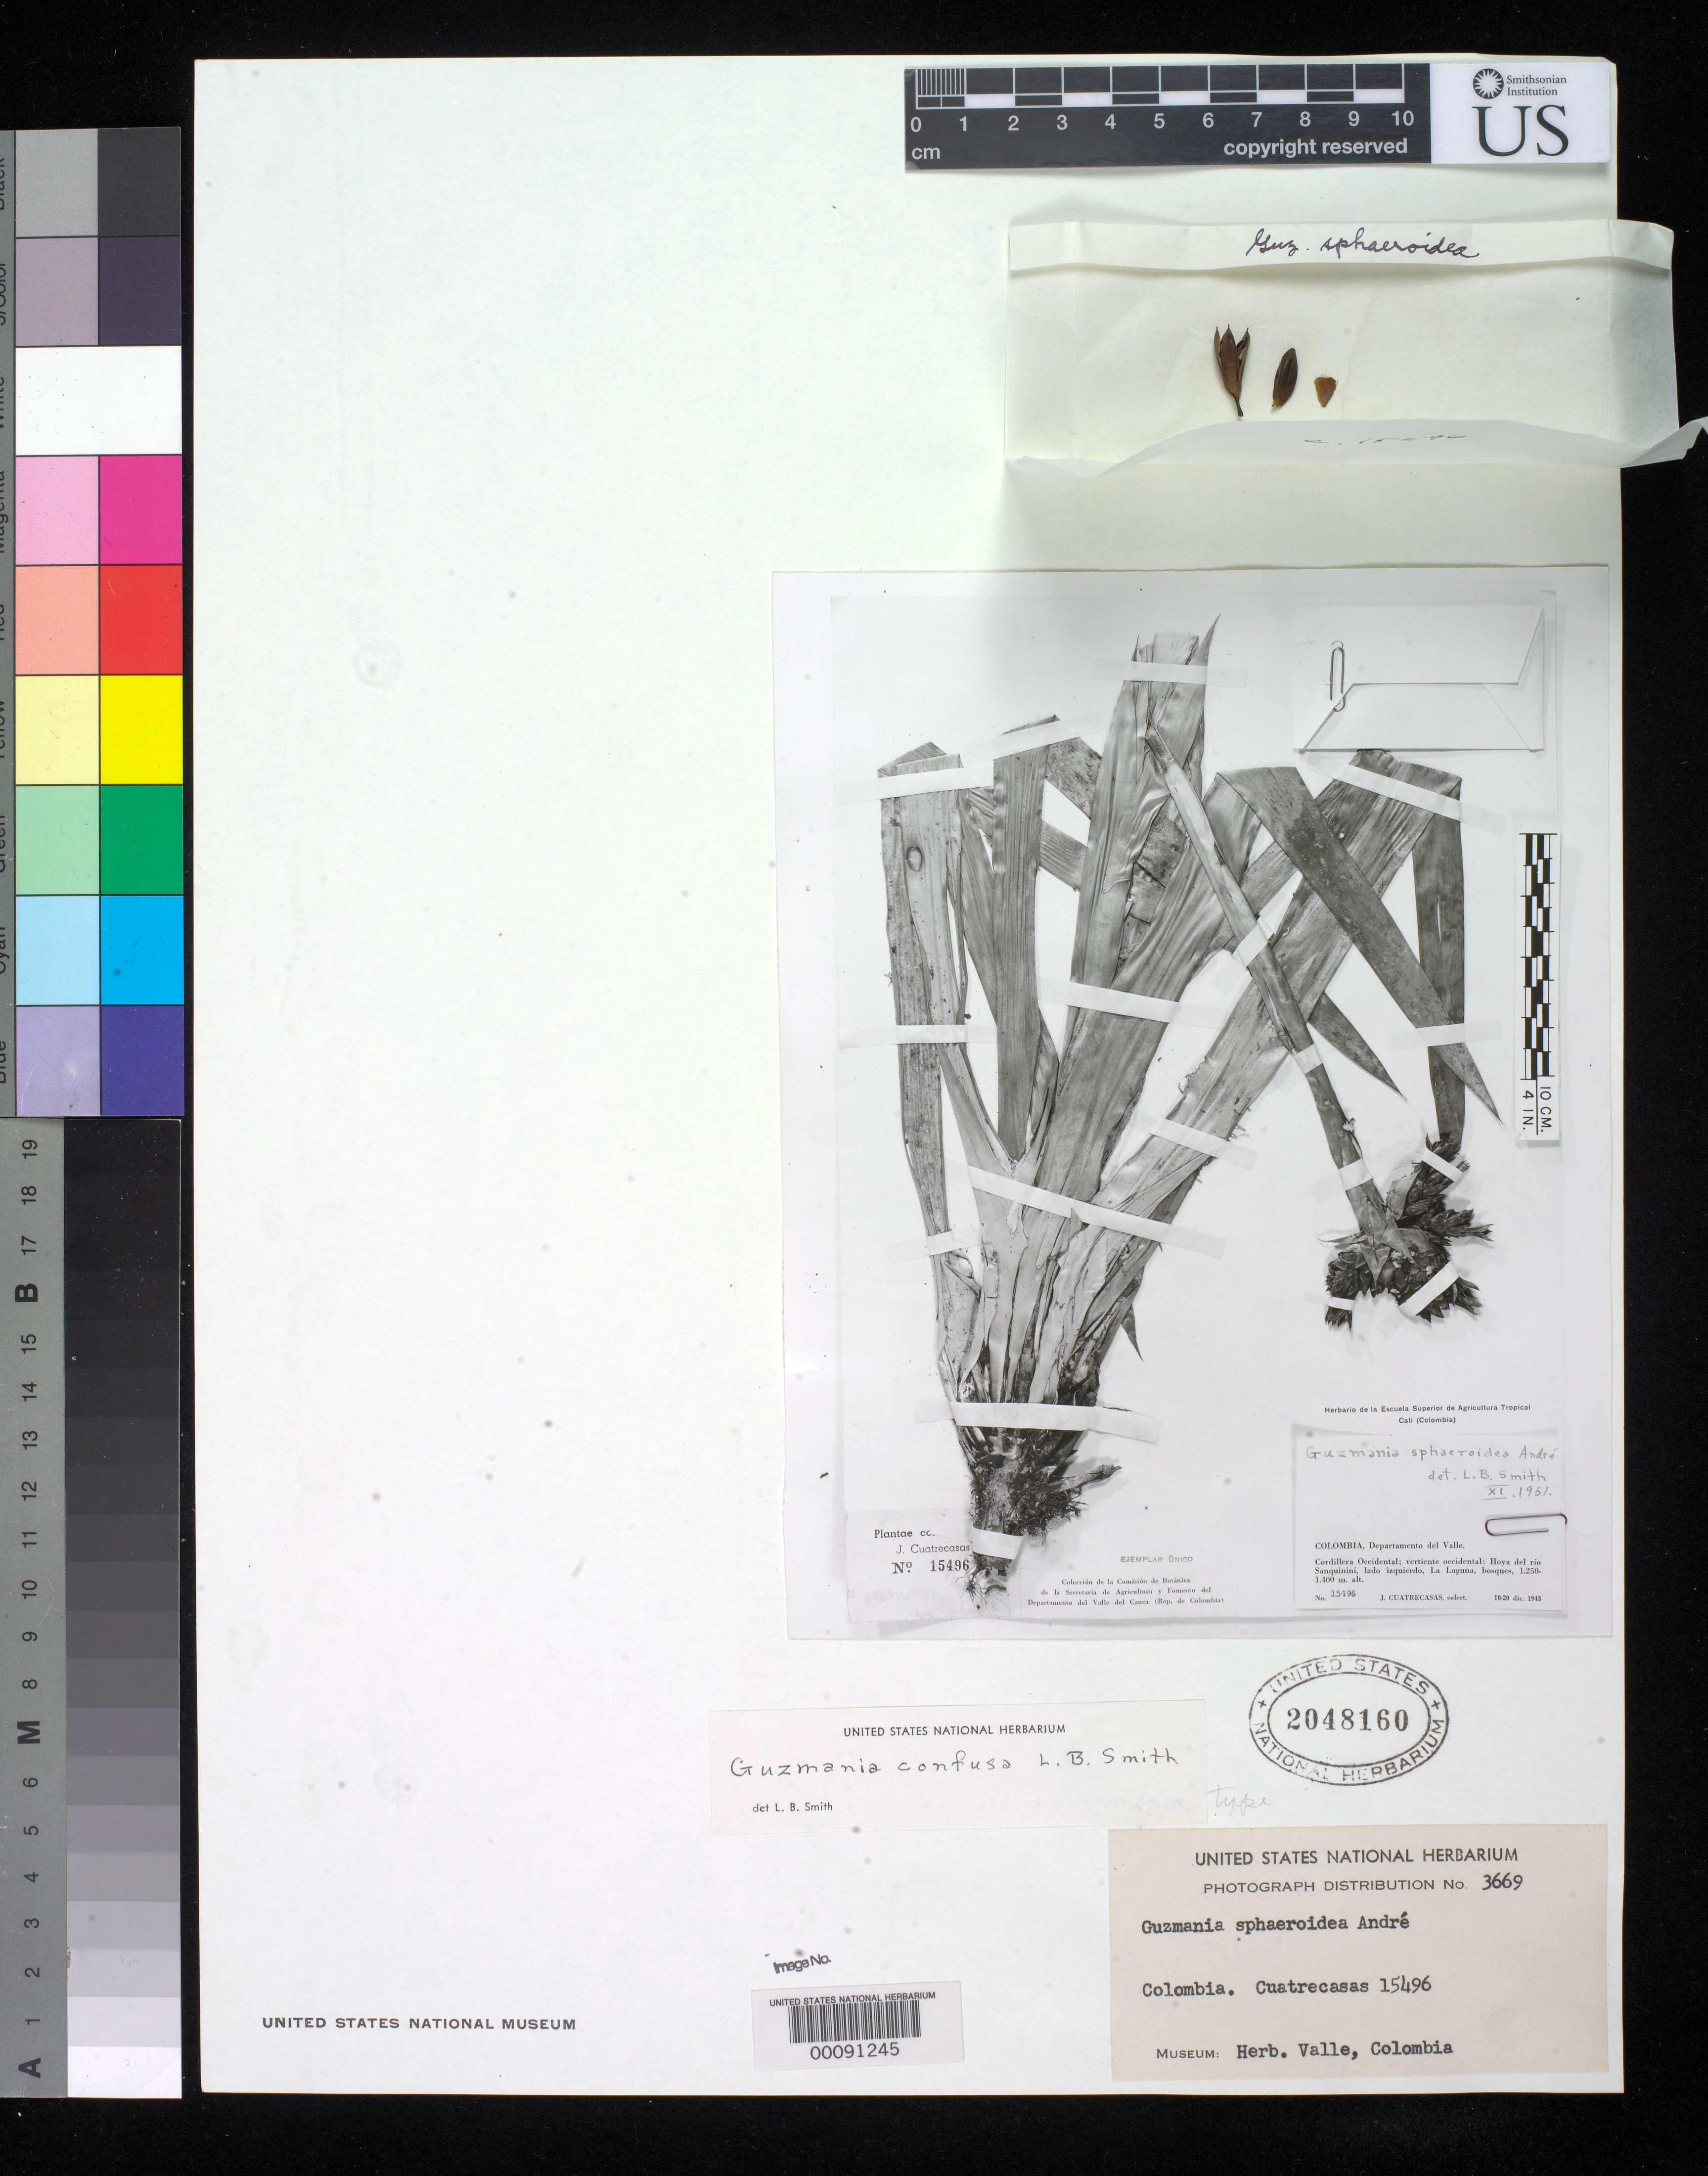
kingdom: Plantae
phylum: Tracheophyta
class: Liliopsida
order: Poales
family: Bromeliaceae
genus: Guzmania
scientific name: Guzmania confusa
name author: L.B. Sm.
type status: Isotype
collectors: J. Cuatrecasas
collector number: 15496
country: Colombia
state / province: Valle del Cauca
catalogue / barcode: US 2048160